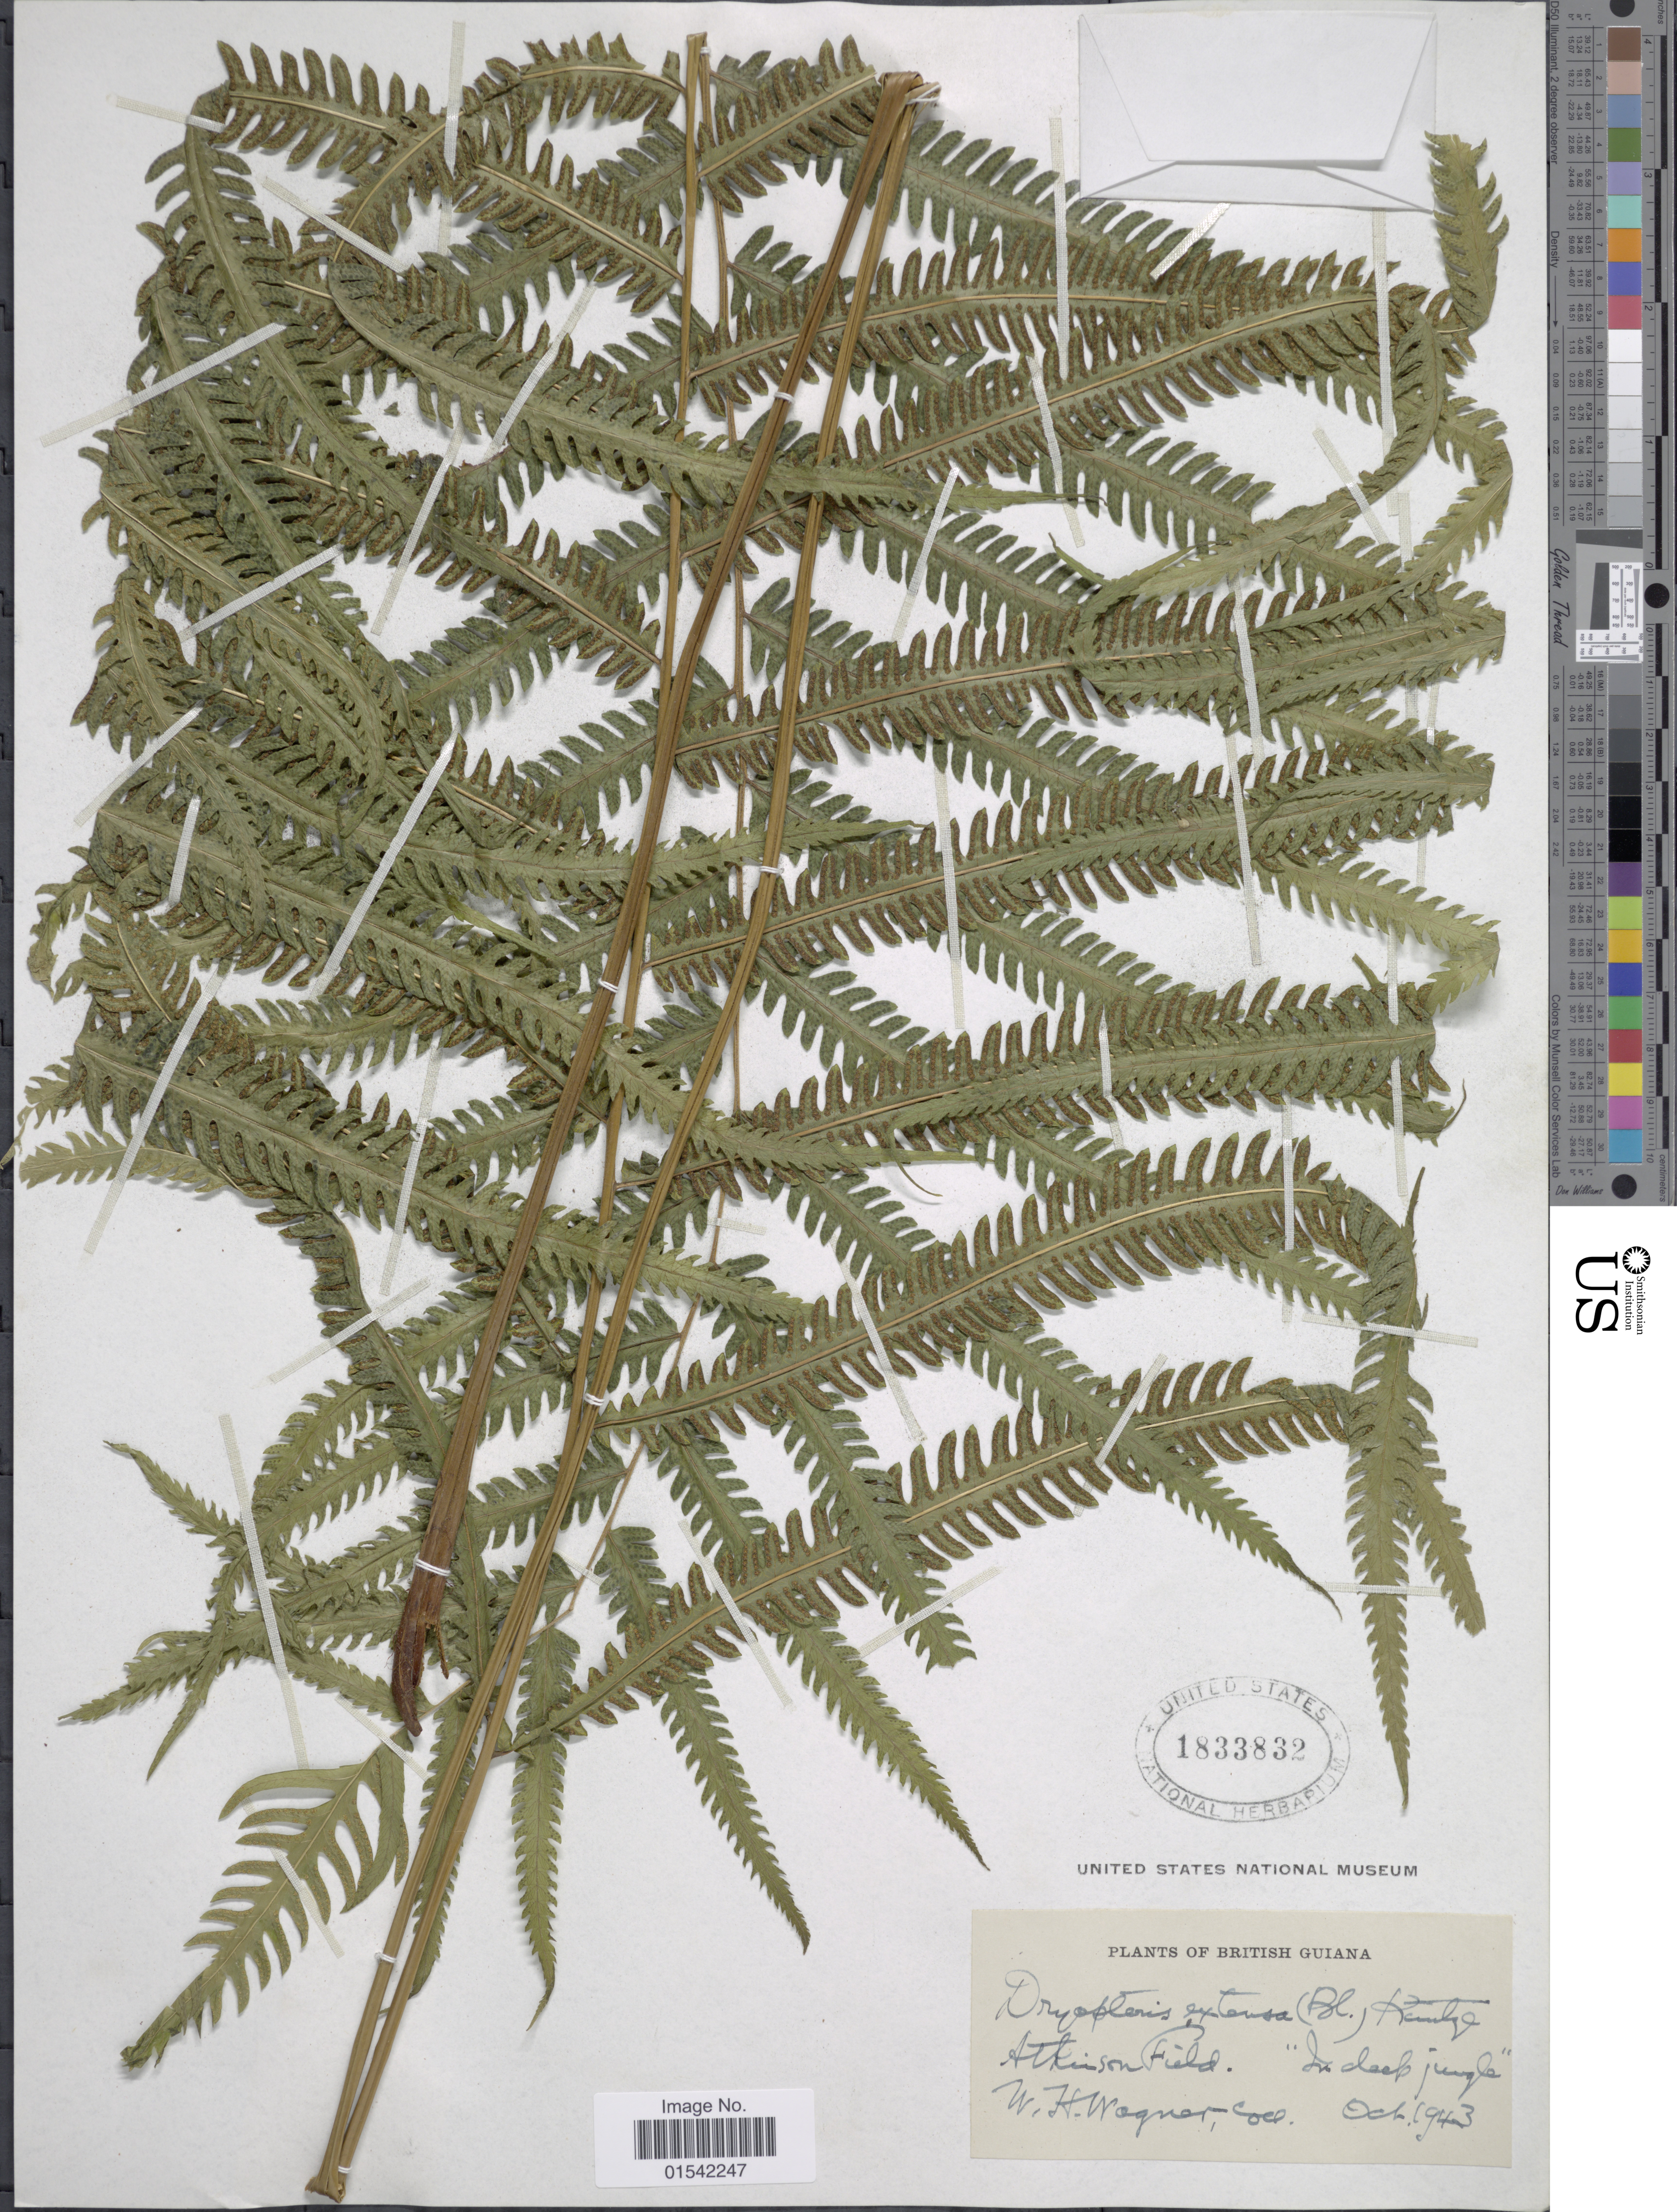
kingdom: Plantae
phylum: Tracheophyta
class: Polypodiopsida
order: Polypodiales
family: Thelypteridaceae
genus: Cyclosorus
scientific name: Cyclosorus opulentus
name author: (Kaulf.) Nakaike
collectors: W. H. Wagner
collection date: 1943-10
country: Guyana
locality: British Guiana, Atkinson Field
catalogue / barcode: US 1833832